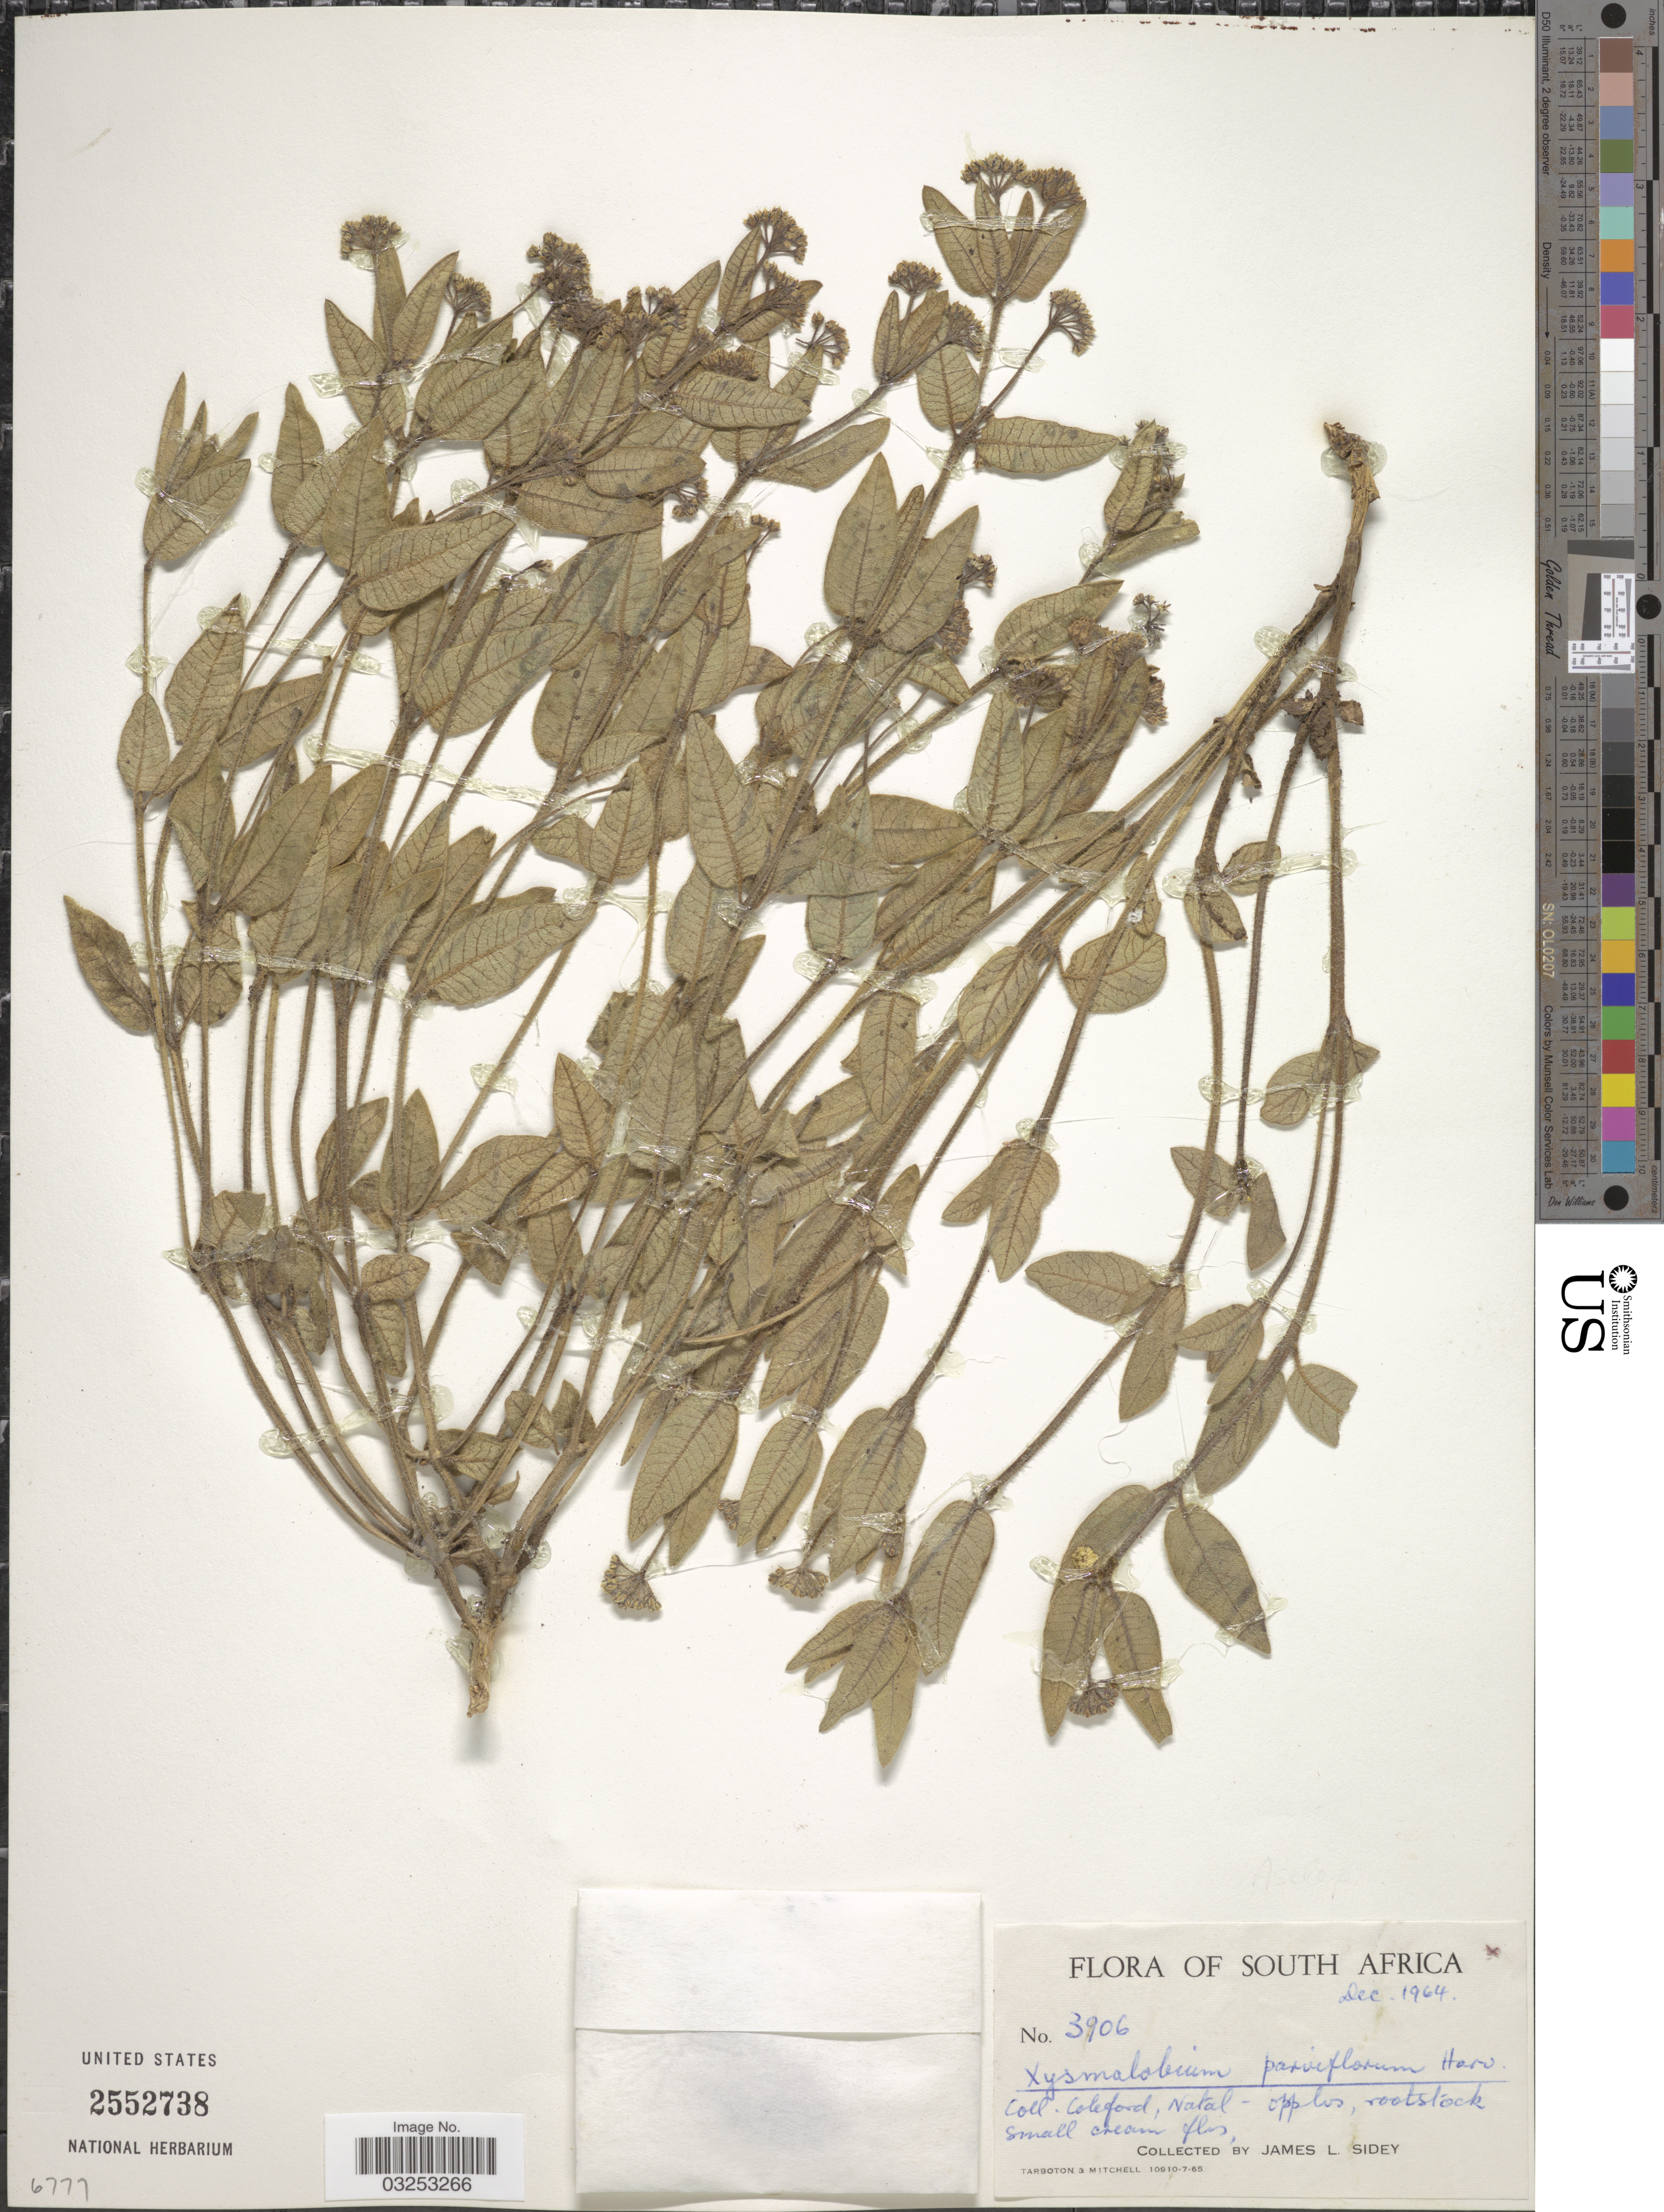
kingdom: Plantae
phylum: Tracheophyta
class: Magnoliopsida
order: Gentianales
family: Apocynaceae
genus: Xysmalobium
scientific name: Xysmalobium parviflorum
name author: Harv. ex Scott Elliot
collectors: J. L. Sidey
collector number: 3906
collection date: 1964-12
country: South Africa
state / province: KwaZulu-Natal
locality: Coleford, Natal.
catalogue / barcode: US 2552738